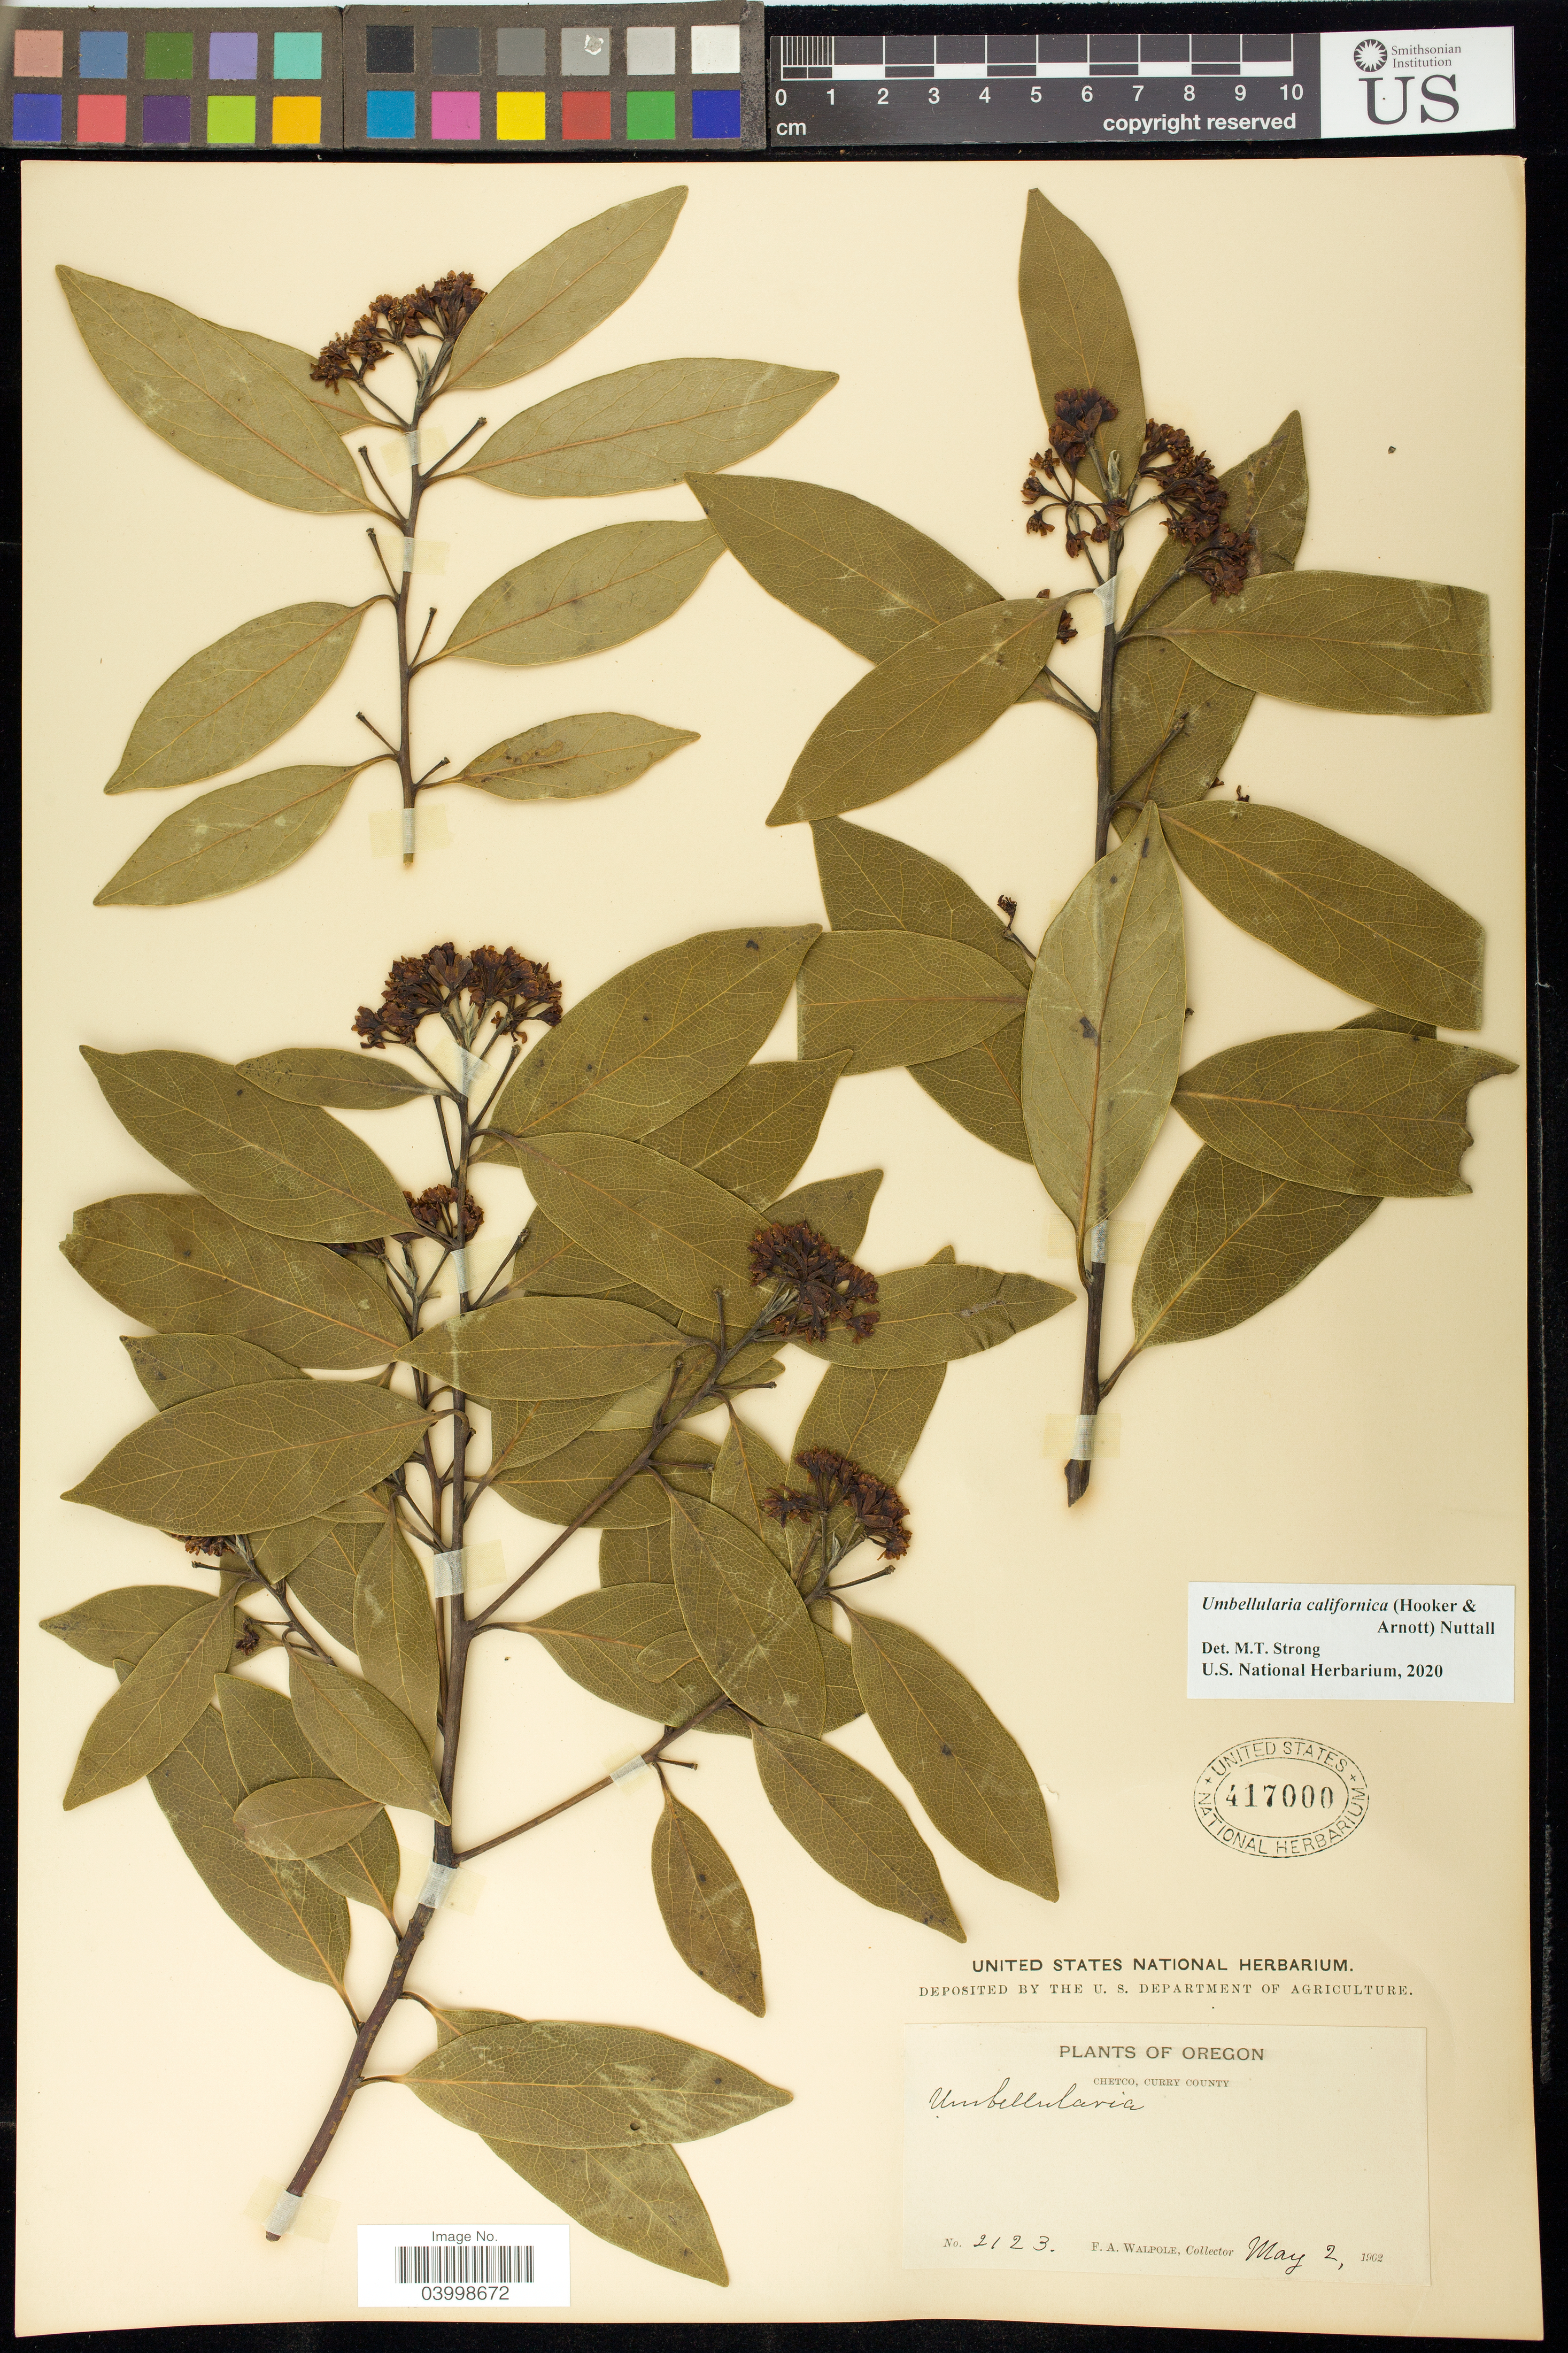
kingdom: Plantae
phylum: Tracheophyta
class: Magnoliopsida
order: Laurales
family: Lauraceae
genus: Umbellularia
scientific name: Umbellularia californica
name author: (Hook. & Arn.) Nutt.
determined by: Strong, M. T., (US), Smithsonian Institution - National Museum of Natural History (UNITED STATES)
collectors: F. Walpole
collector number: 2123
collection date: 1902-05-02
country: United States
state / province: Oregon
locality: Chetco, Curry County.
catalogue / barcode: US 417000